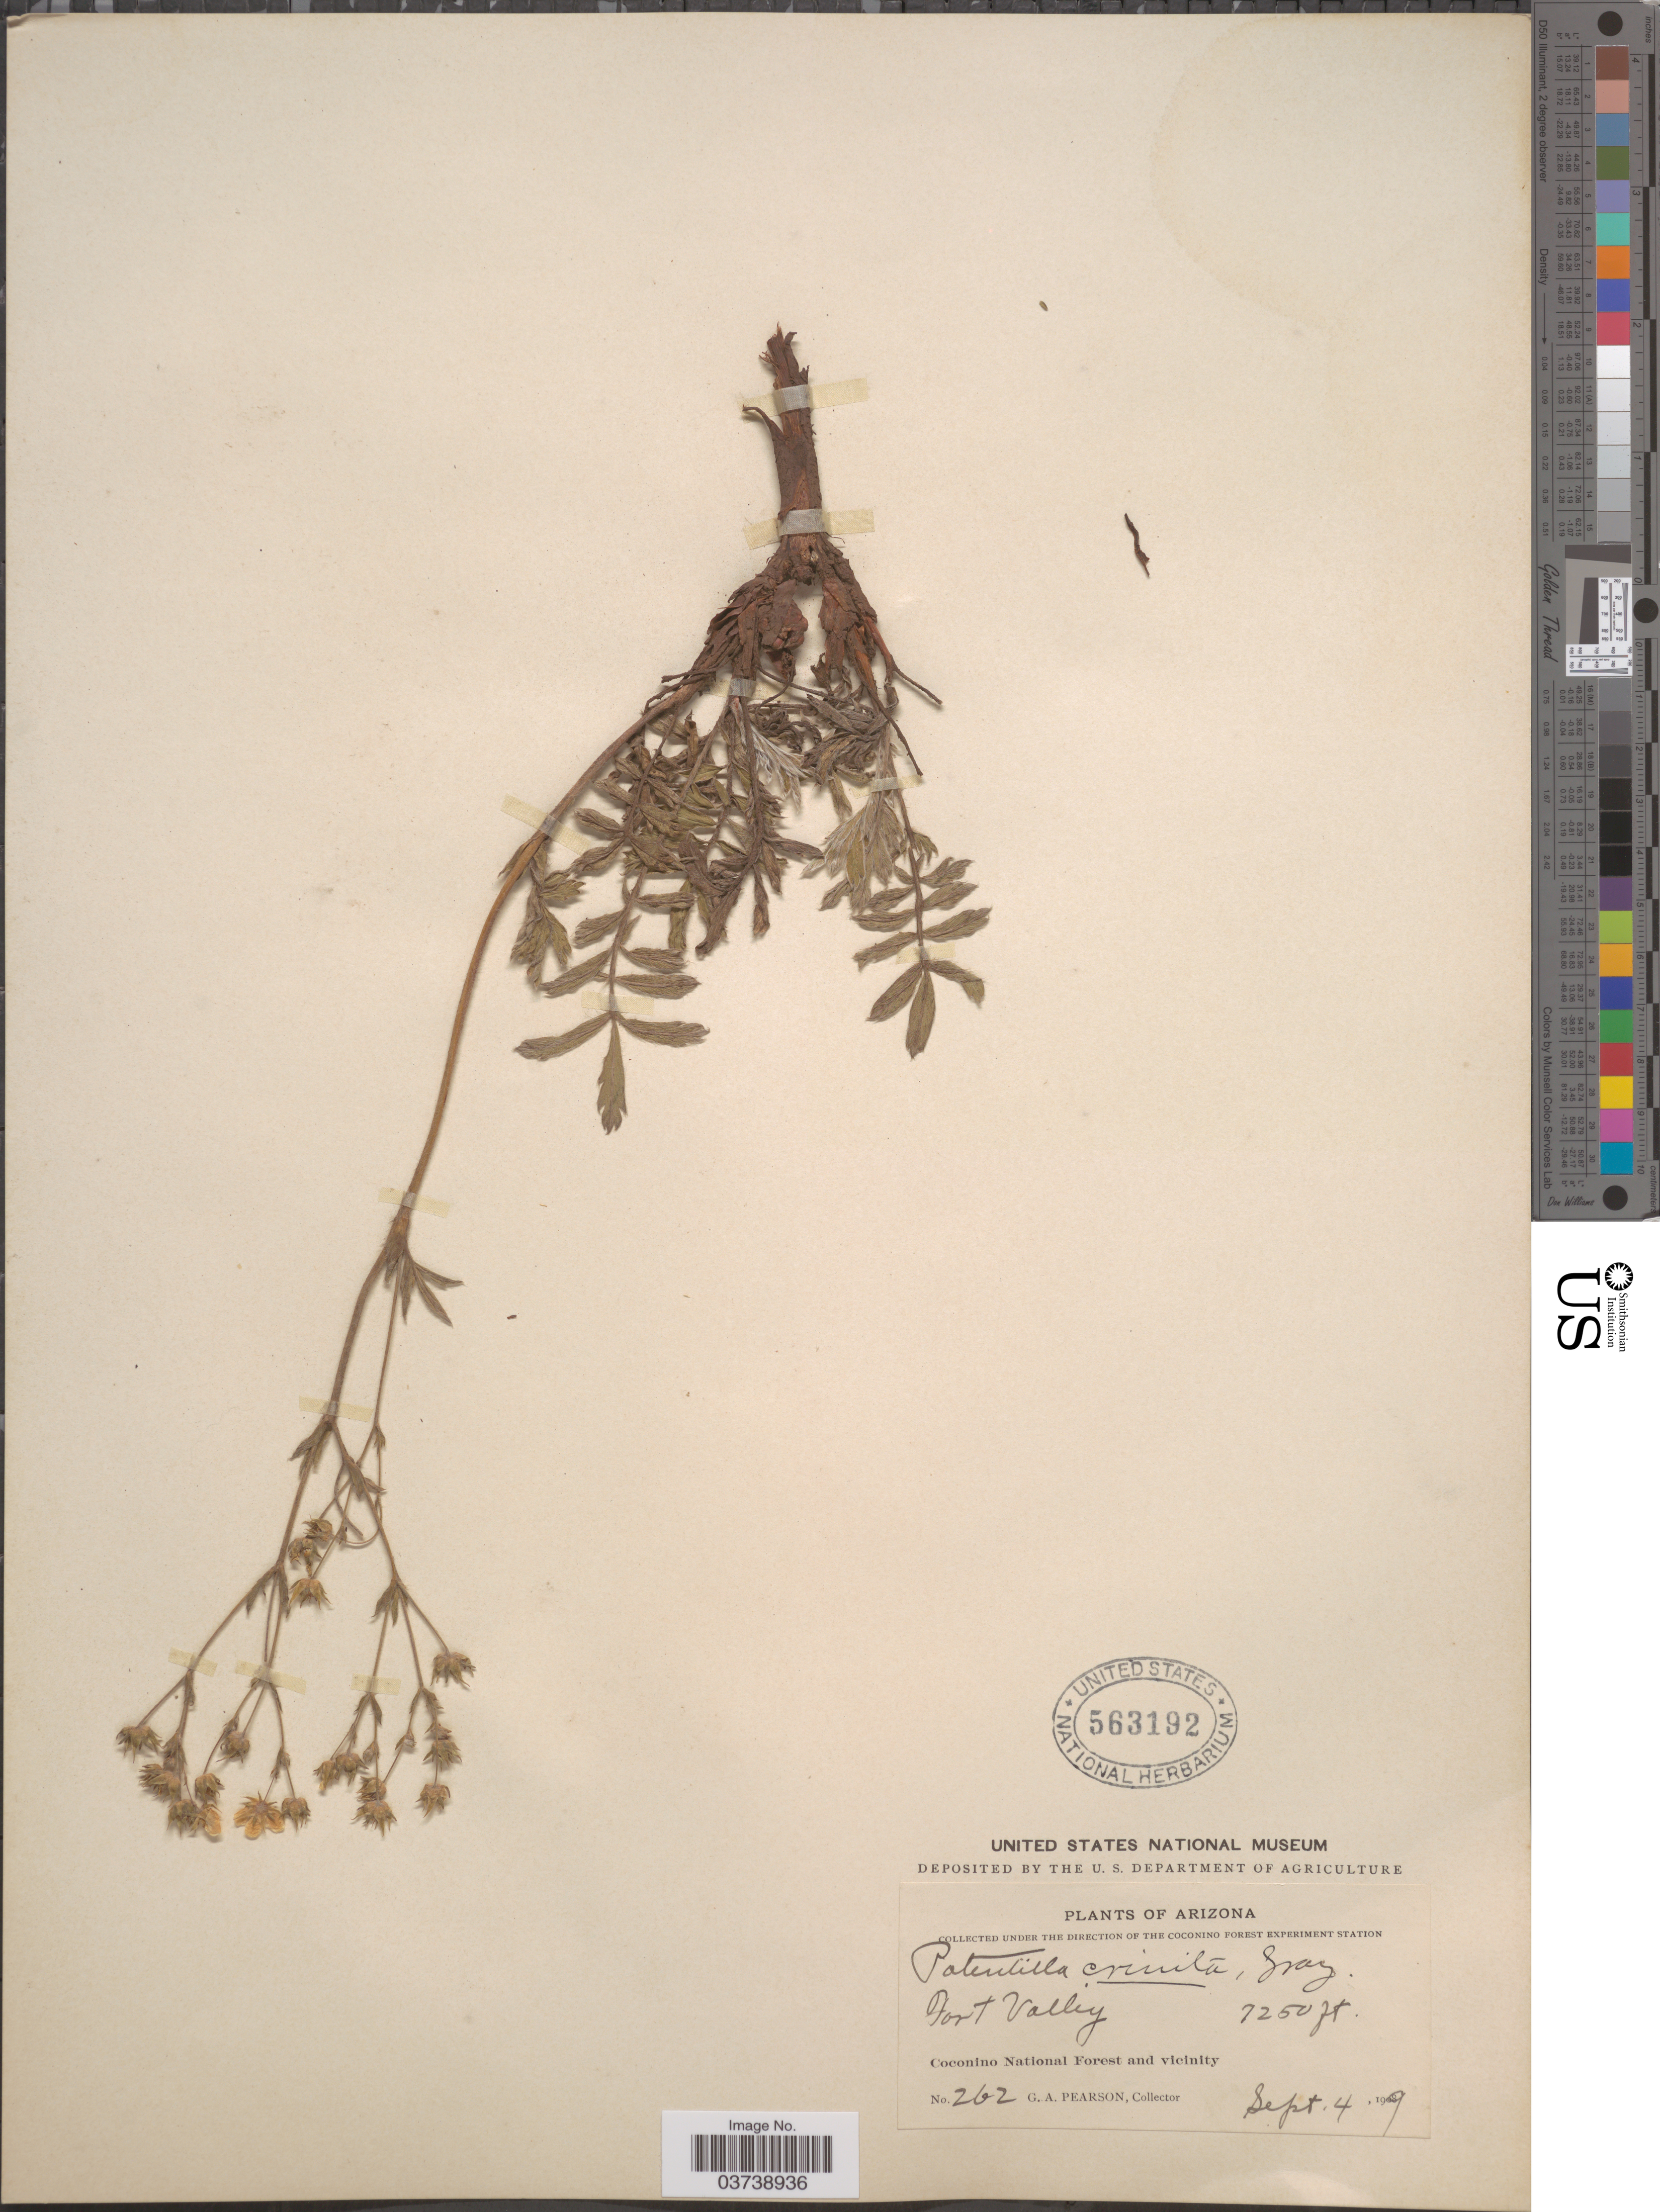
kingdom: Plantae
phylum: Tracheophyta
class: Magnoliopsida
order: Rosales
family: Rosaceae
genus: Potentilla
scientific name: Potentilla crinita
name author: A. Gray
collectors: G. Pearson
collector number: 262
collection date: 1909-09-04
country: United States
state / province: Arizona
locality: Fort Valley. Coconino National Forest and vicinity.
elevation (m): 2210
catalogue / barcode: US 563192